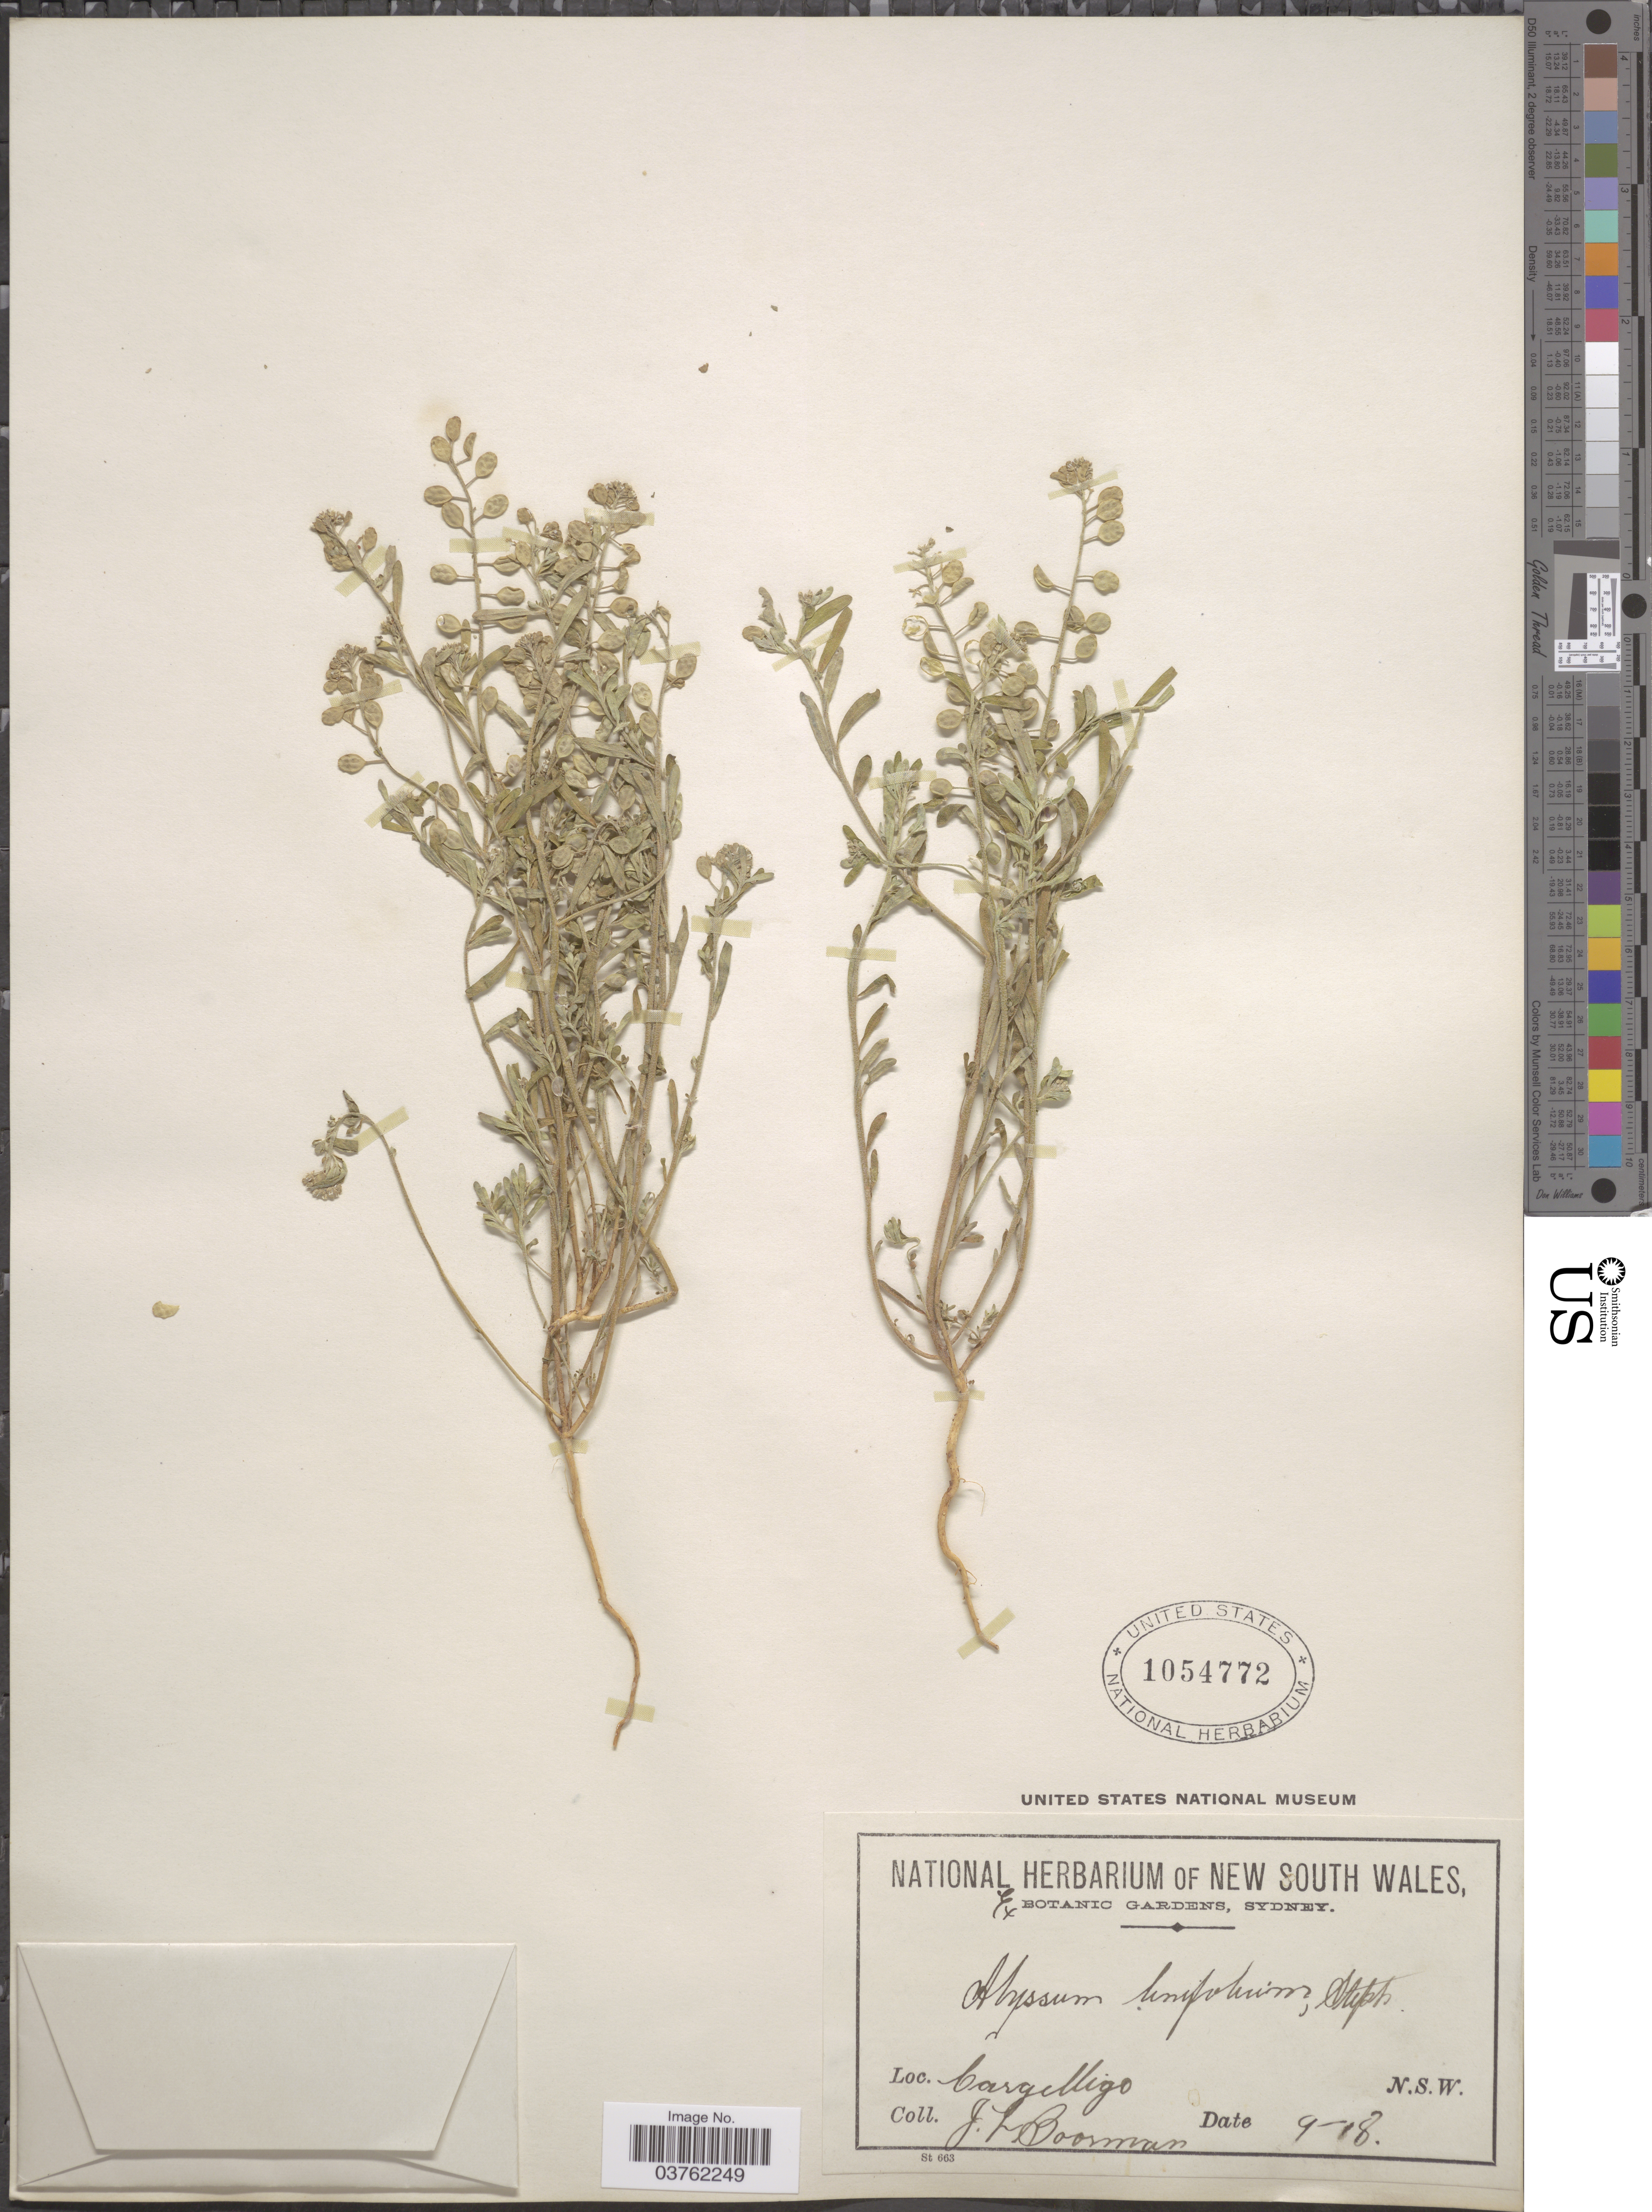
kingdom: Plantae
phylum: Tracheophyta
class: Magnoliopsida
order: Brassicales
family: Brassicaceae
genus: Alyssum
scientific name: Alyssum linifolium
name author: Stephan ex Willd.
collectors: J. Boorman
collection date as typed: Transcribed d/m/y: /9/18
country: Australia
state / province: New South Wales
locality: Cargelligo.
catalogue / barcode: US 1054772